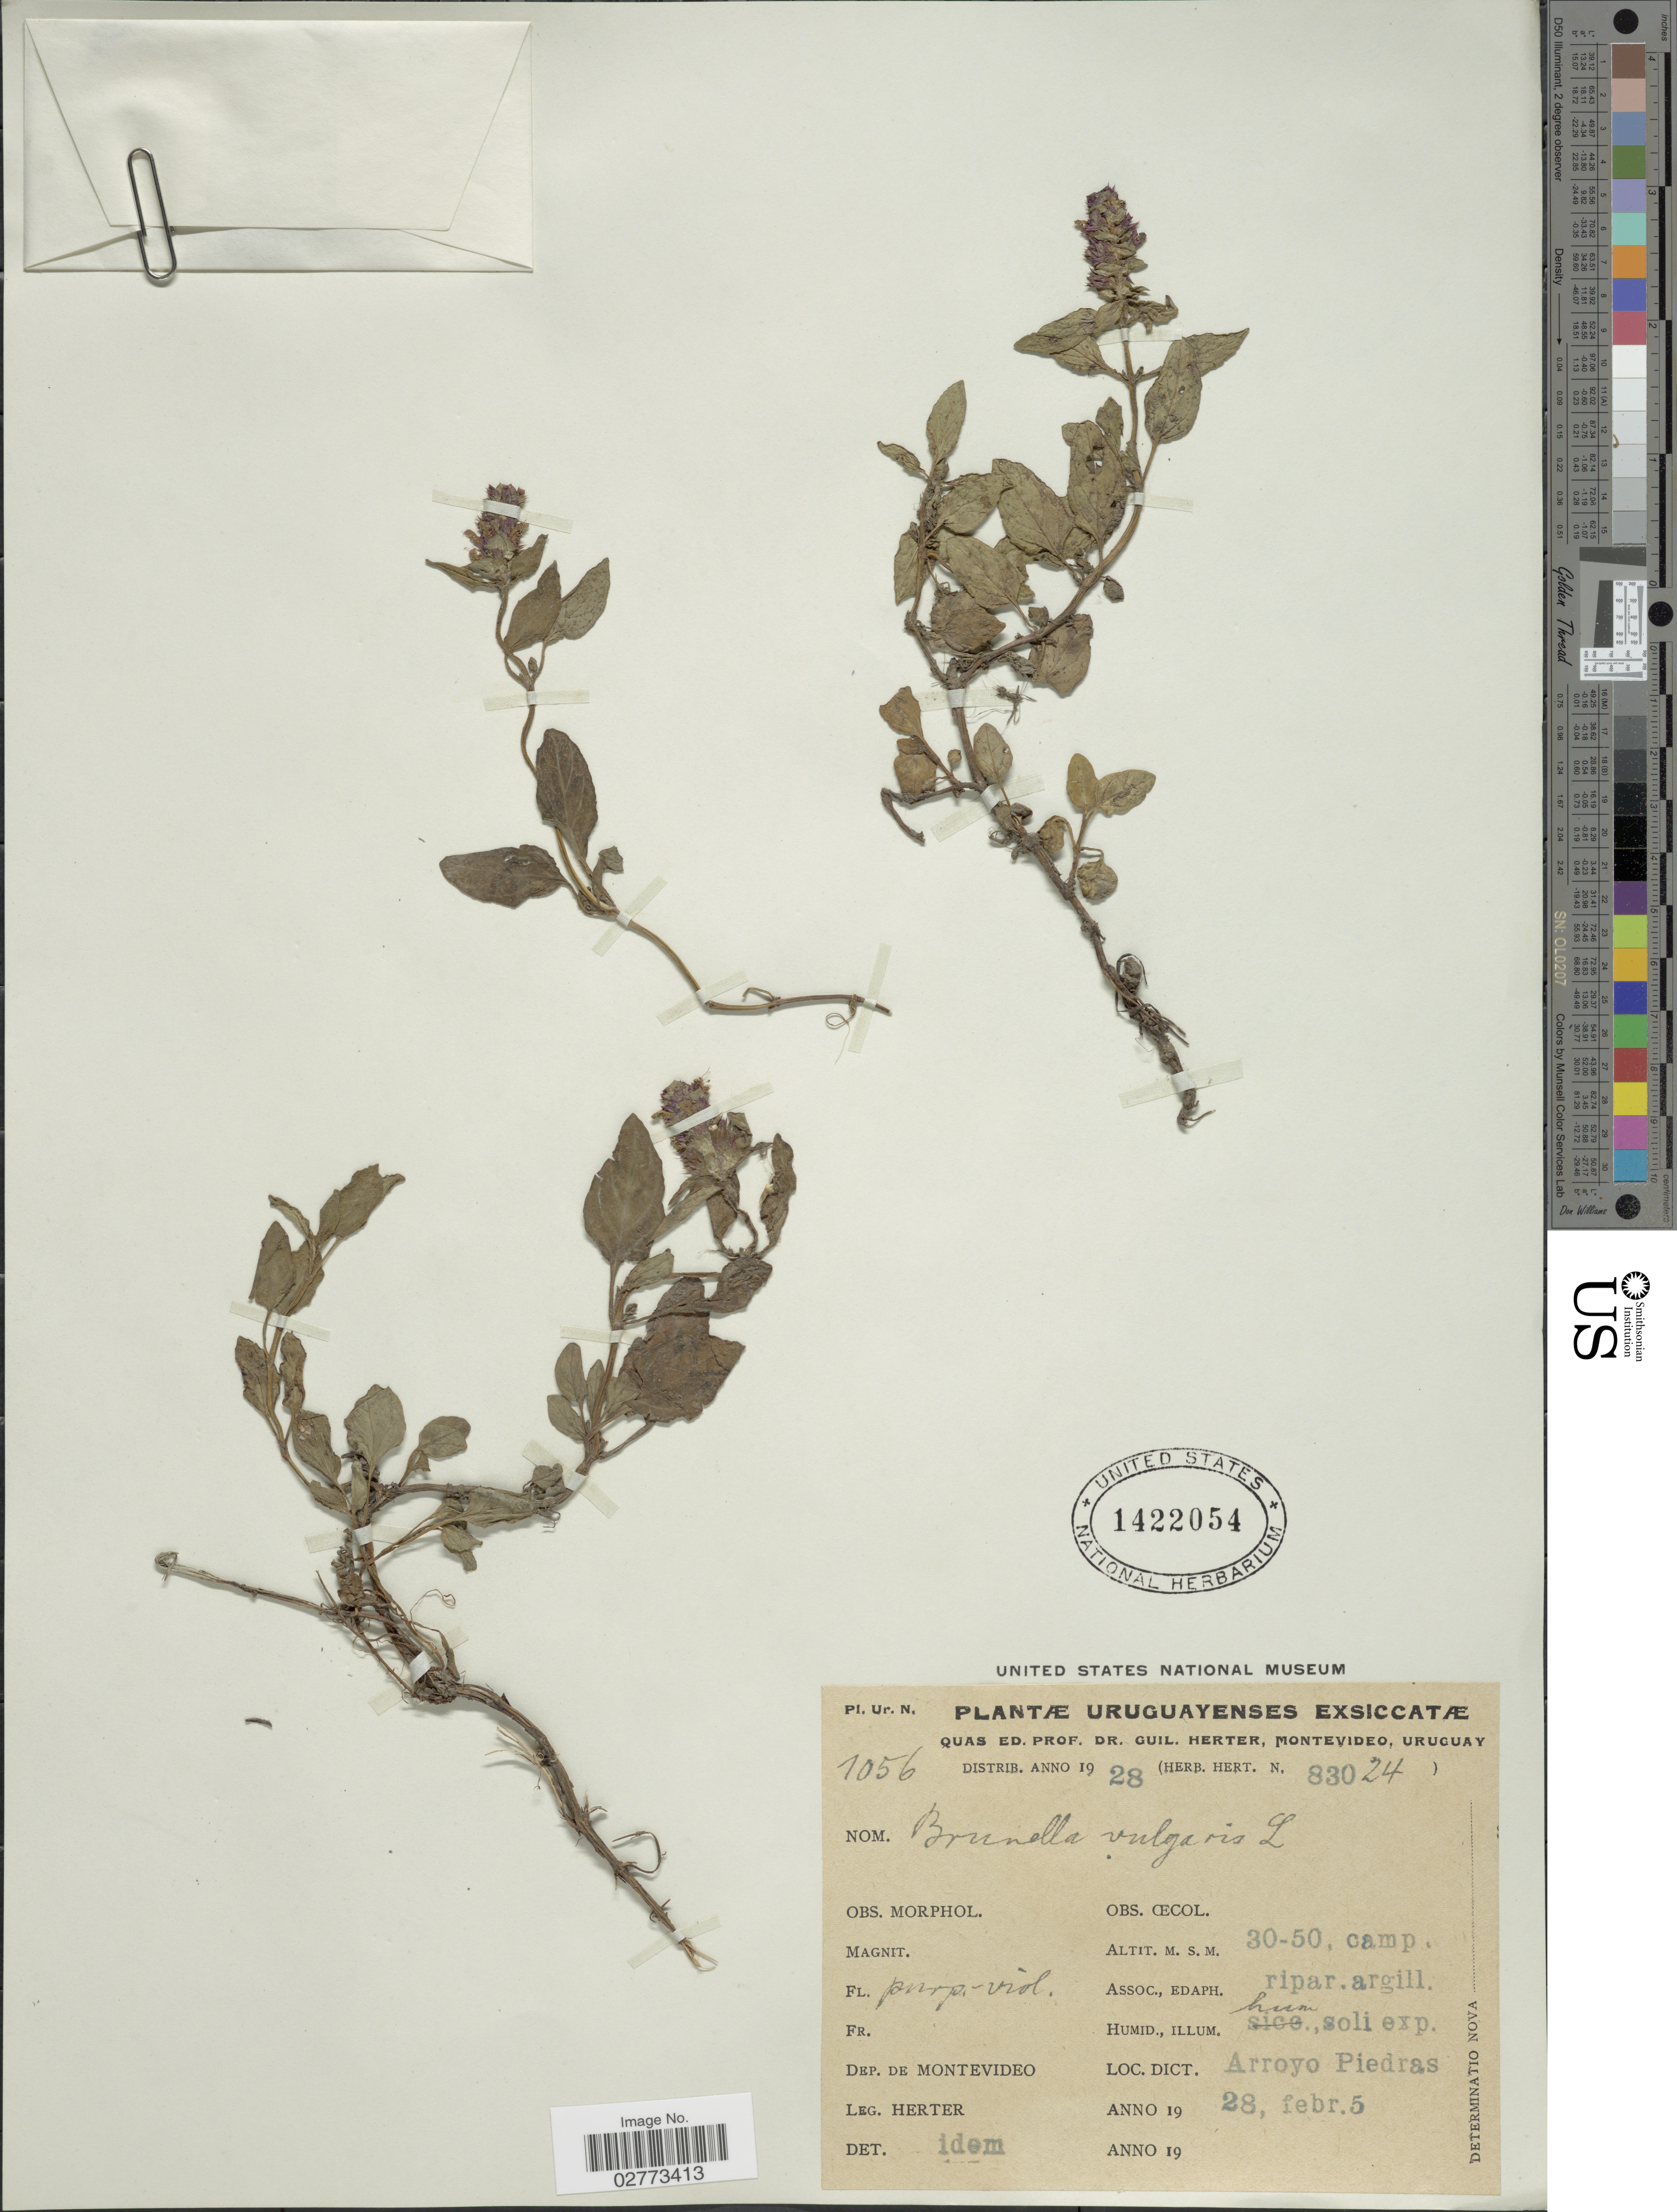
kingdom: Plantae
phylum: Tracheophyta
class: Magnoliopsida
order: Lamiales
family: Lamiaceae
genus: Prunella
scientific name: Prunella vulgaris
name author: L.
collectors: G. Herter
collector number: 83024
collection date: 1928-02-05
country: Uruguay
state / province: Montevideo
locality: Dep. de Montevideo. Arroyo Piedras.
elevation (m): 30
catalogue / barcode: US 1422054